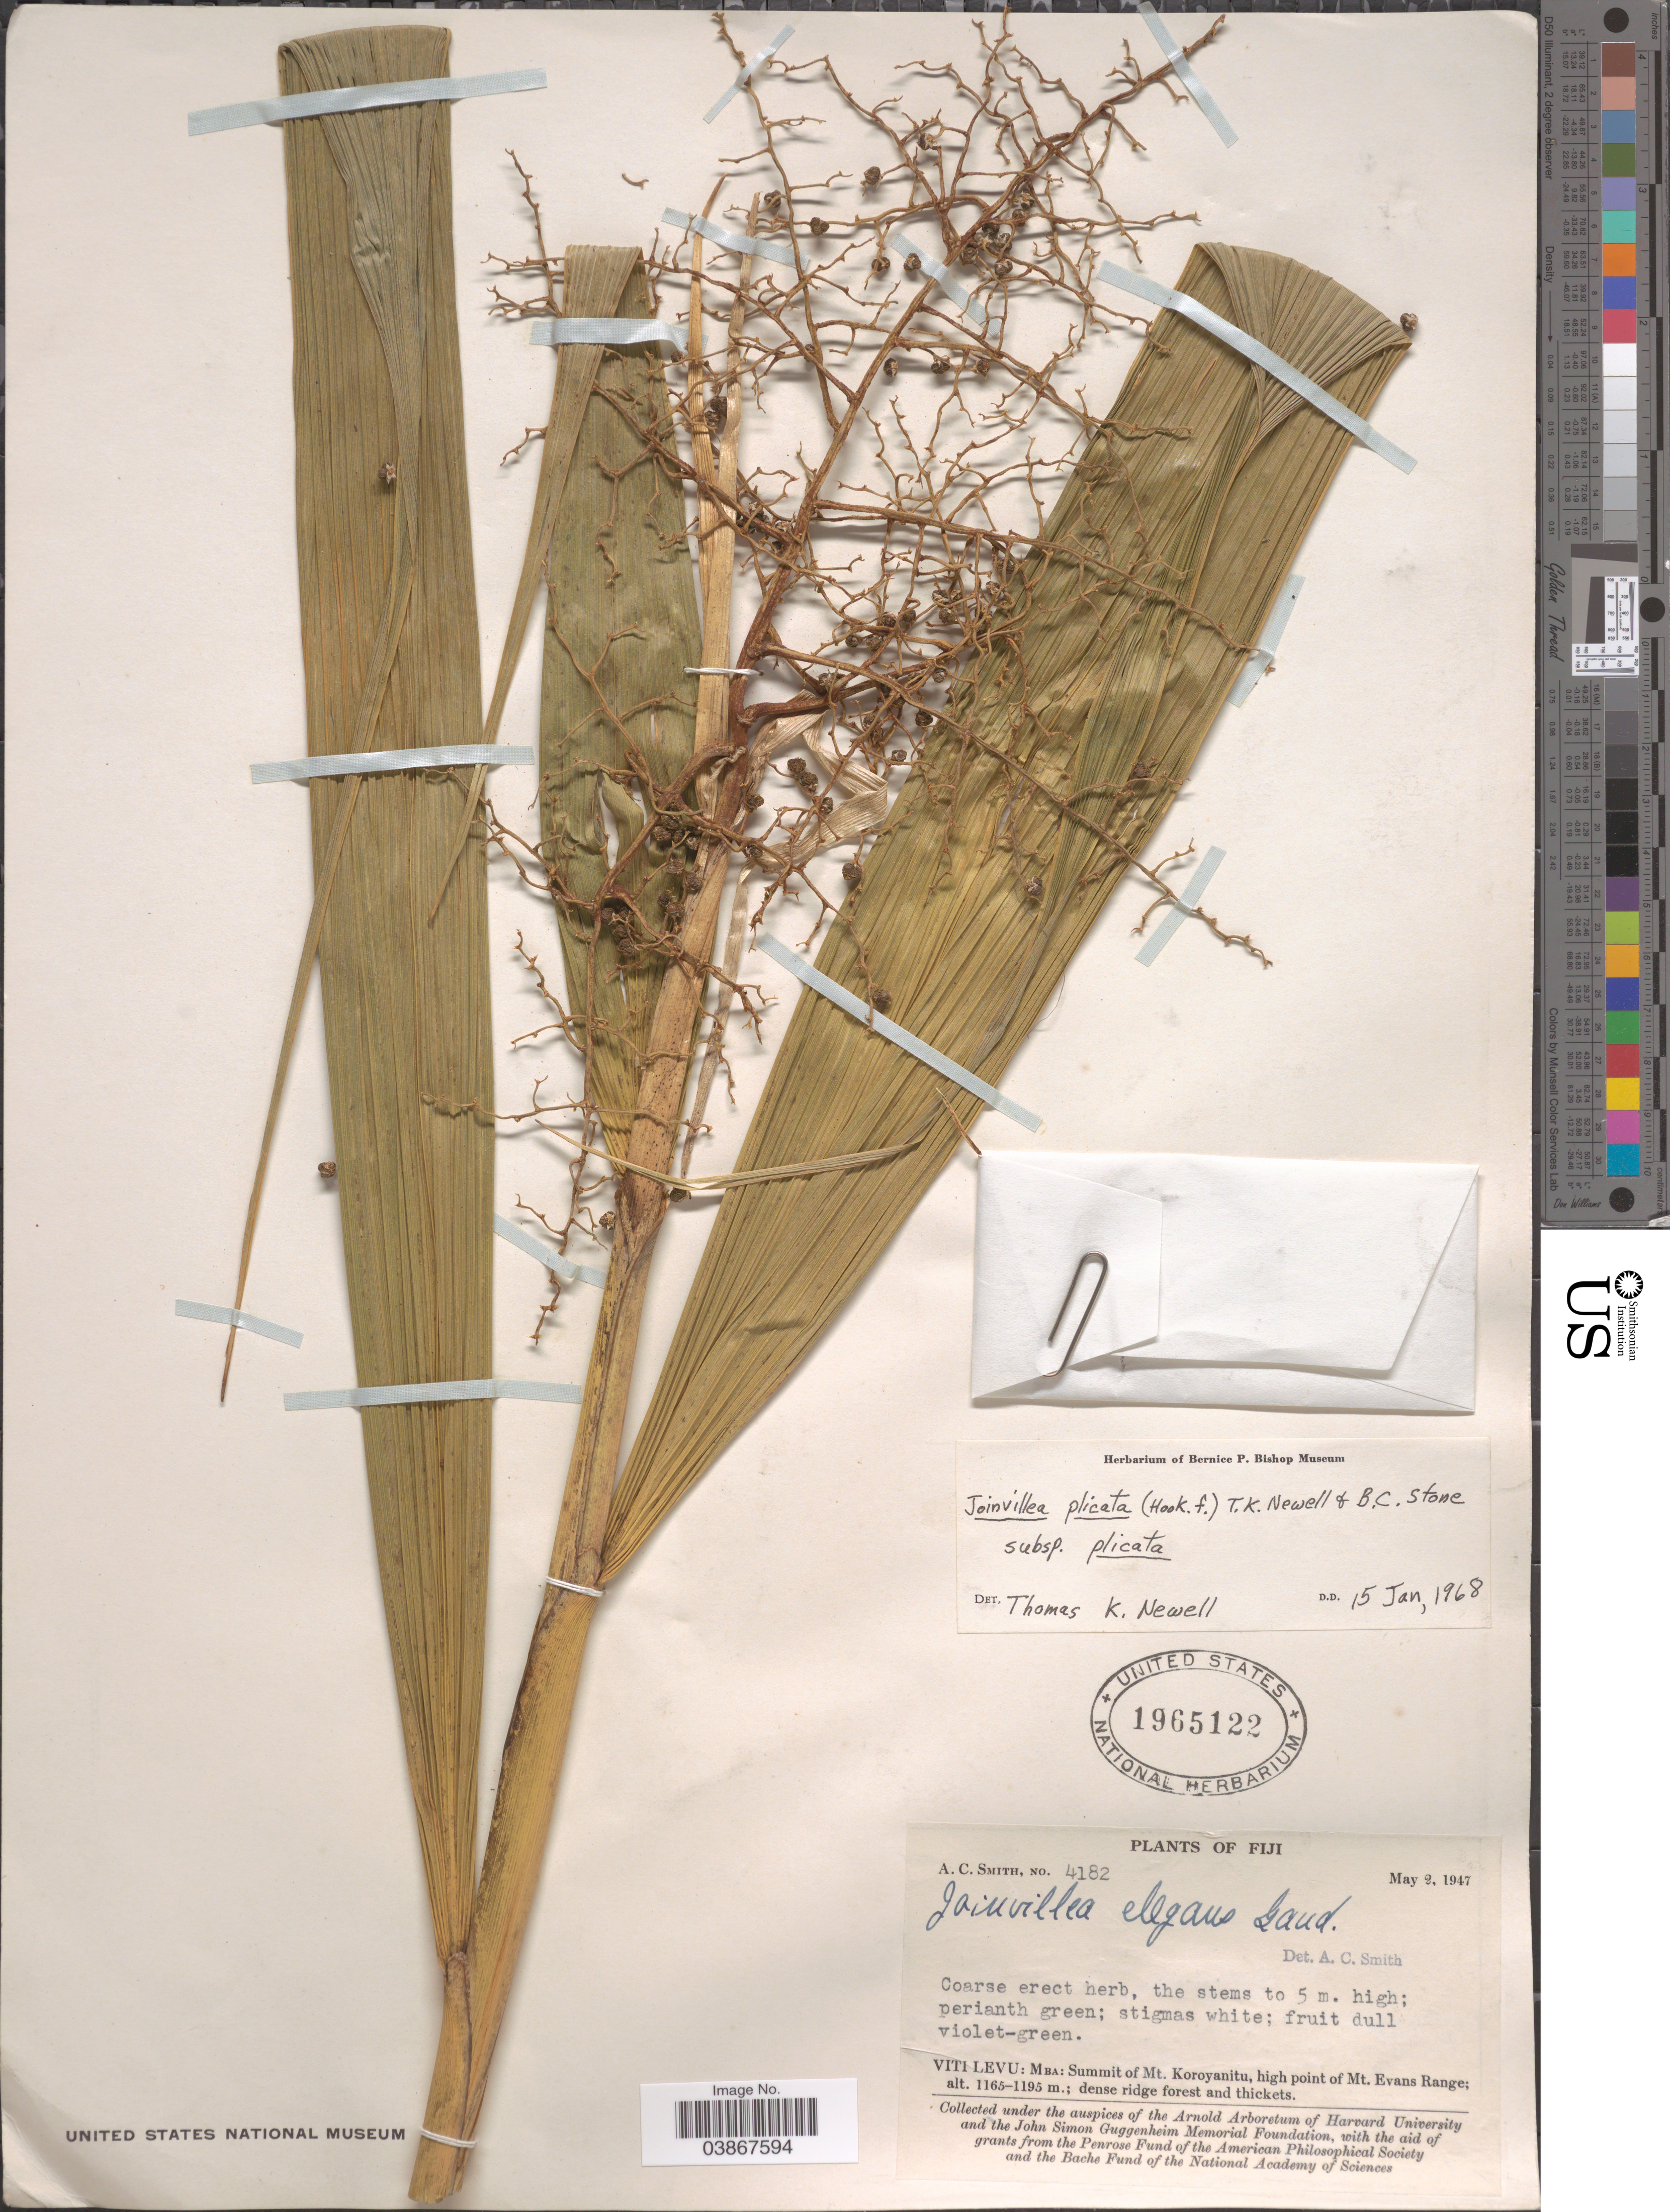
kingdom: Plantae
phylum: Tracheophyta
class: Liliopsida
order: Poales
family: Joinvilleaceae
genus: Joinvillea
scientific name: Joinvillea plicata subsp. plicata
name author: (Hook. f.) Newell & B.C. Stone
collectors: A. C. Smith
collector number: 4182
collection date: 1947-05-02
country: Fiji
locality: Viti Levu: Mba: Summit of Mt. Koroyanitu, high point of Mt. Evans Range.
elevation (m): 1165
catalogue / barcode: US 1965122